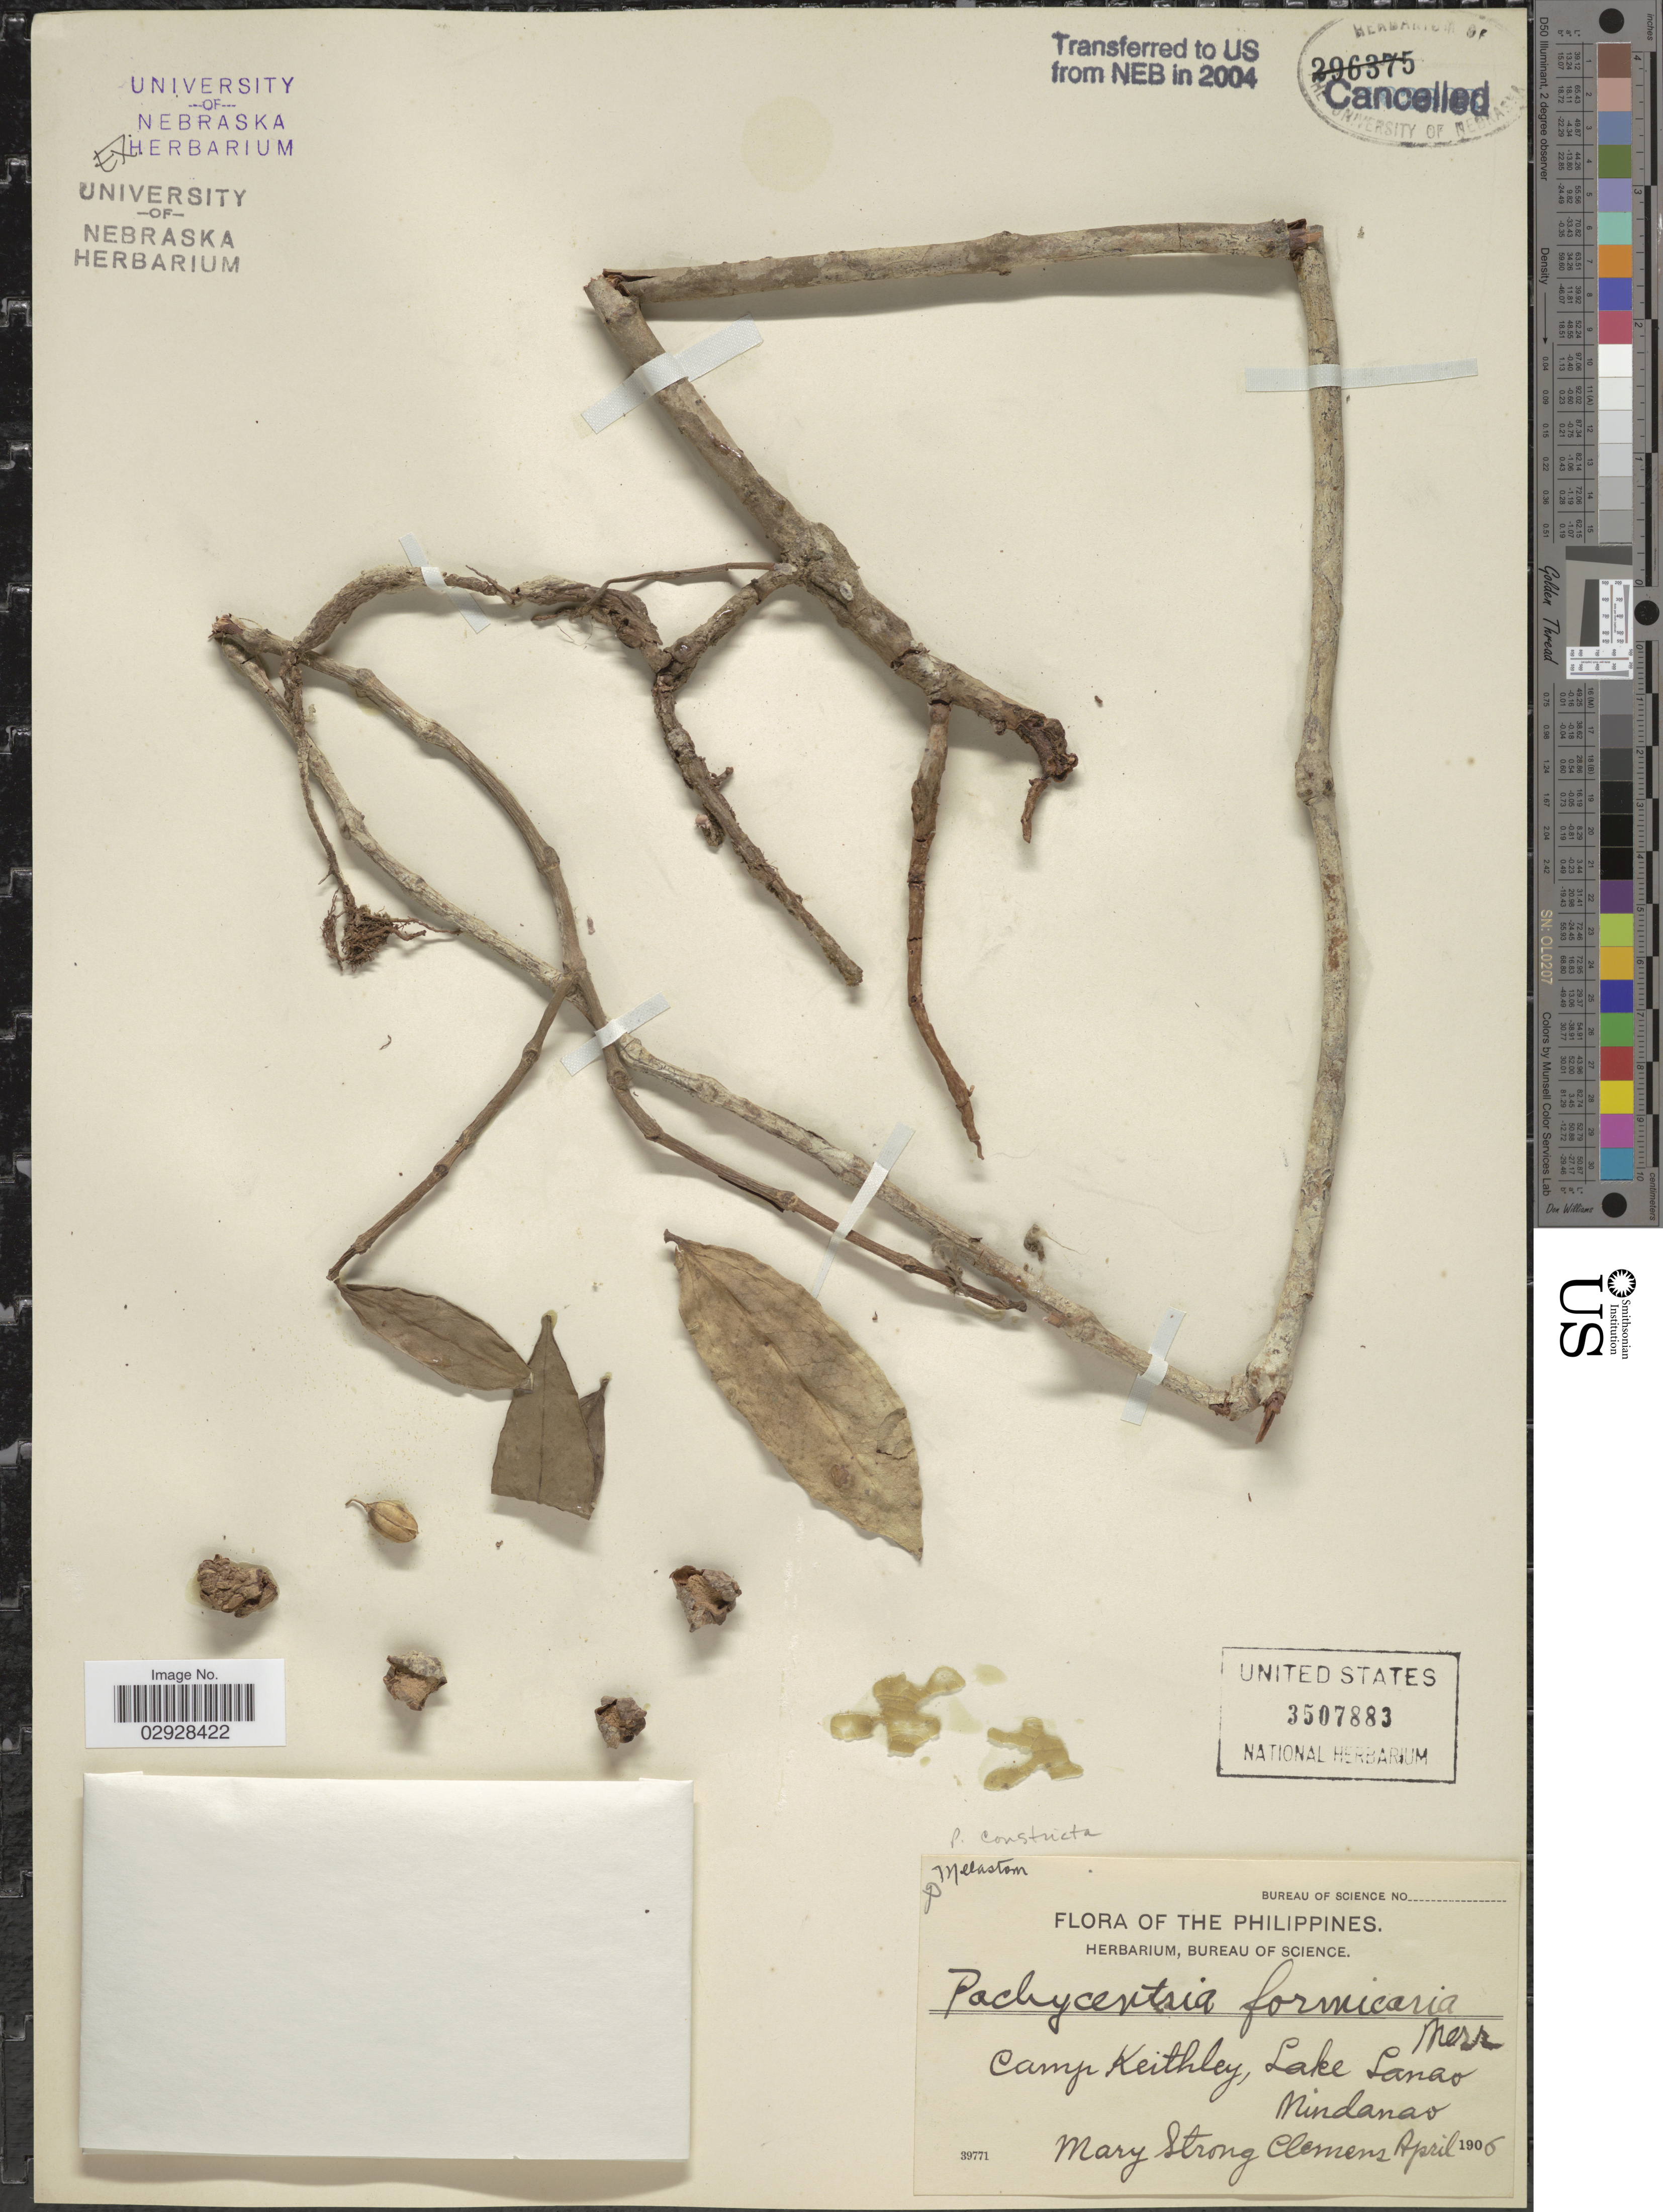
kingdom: Plantae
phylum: Tracheophyta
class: Magnoliopsida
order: Myrtales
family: Melastomataceae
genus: Pachycentria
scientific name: Pachycentria constricta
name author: Blume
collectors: M. S. Clemens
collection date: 1906-04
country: Philippines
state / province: Muslim Mindanao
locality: Camp Keithley, Lake Lanao, Mindanao.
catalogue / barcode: US 3507883